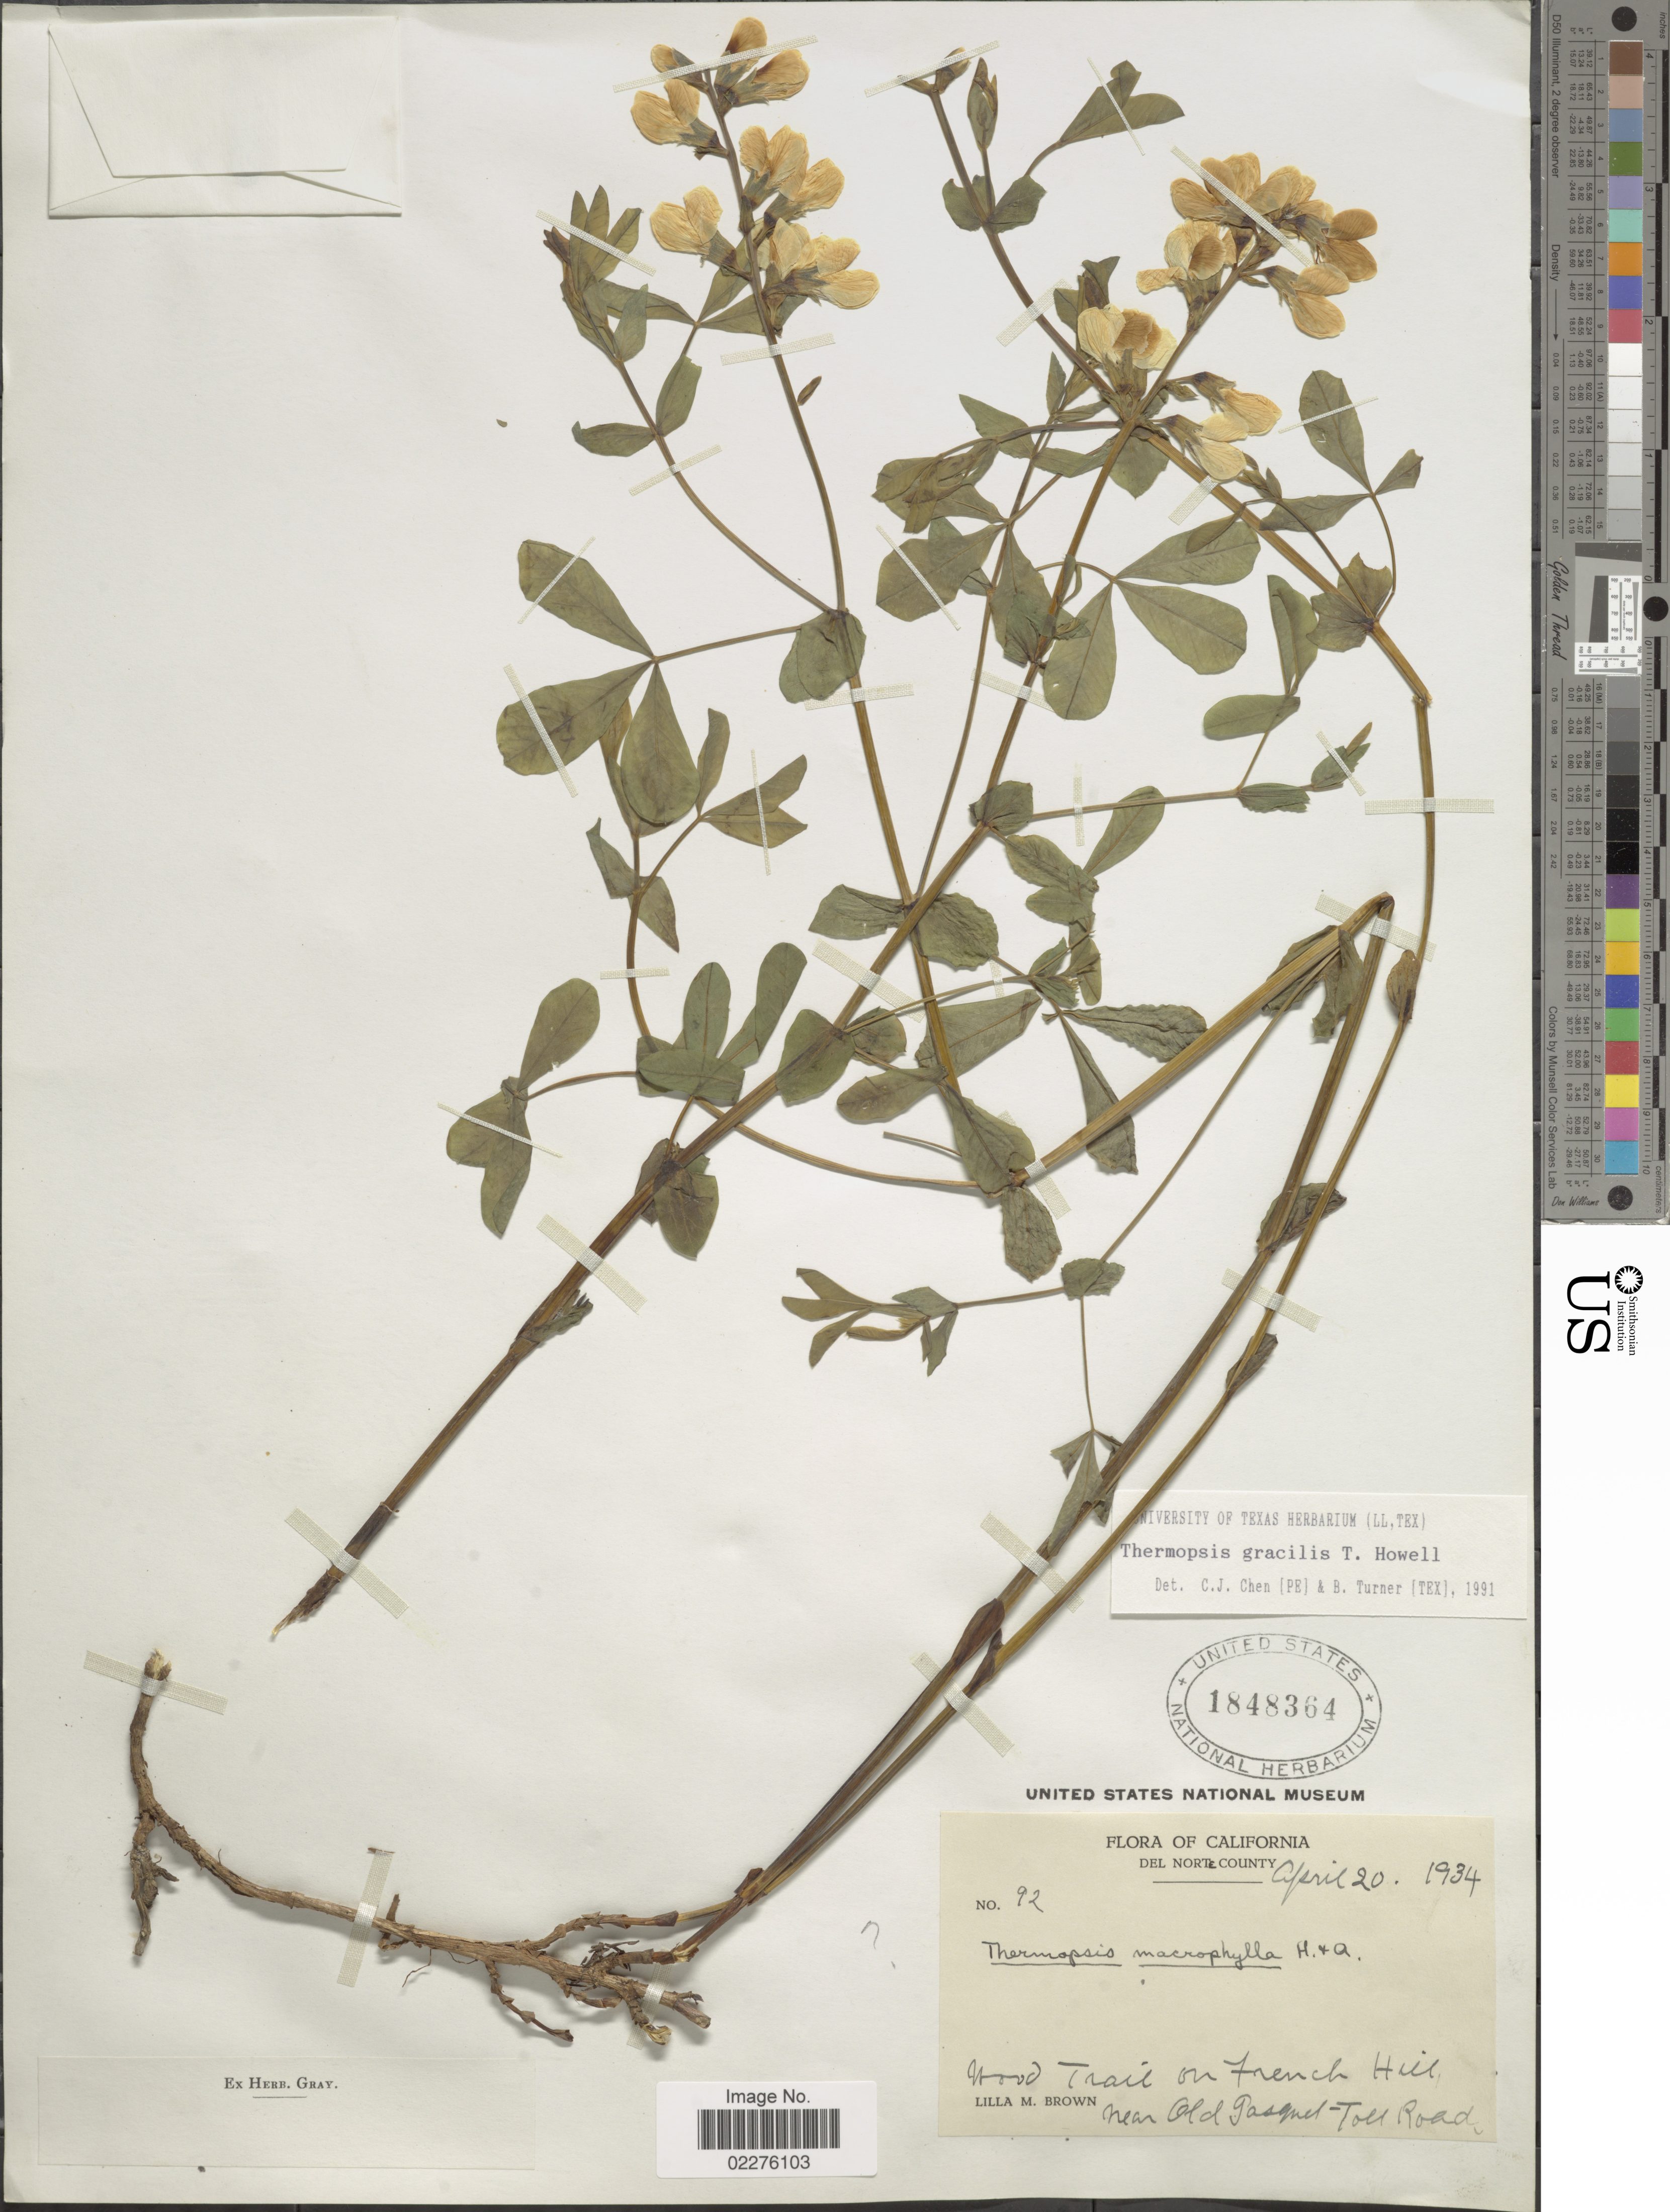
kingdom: Plantae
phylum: Tracheophyta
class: Magnoliopsida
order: Fabales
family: Fabaceae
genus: Thermopsis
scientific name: Thermopsis gracilis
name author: Howell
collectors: L. M. Brown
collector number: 92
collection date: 1934-04-20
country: United States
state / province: California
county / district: Del Norte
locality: Del Norte , Wood Trail on French Hill near Old Gasquet- Toll Road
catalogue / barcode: US 1848364